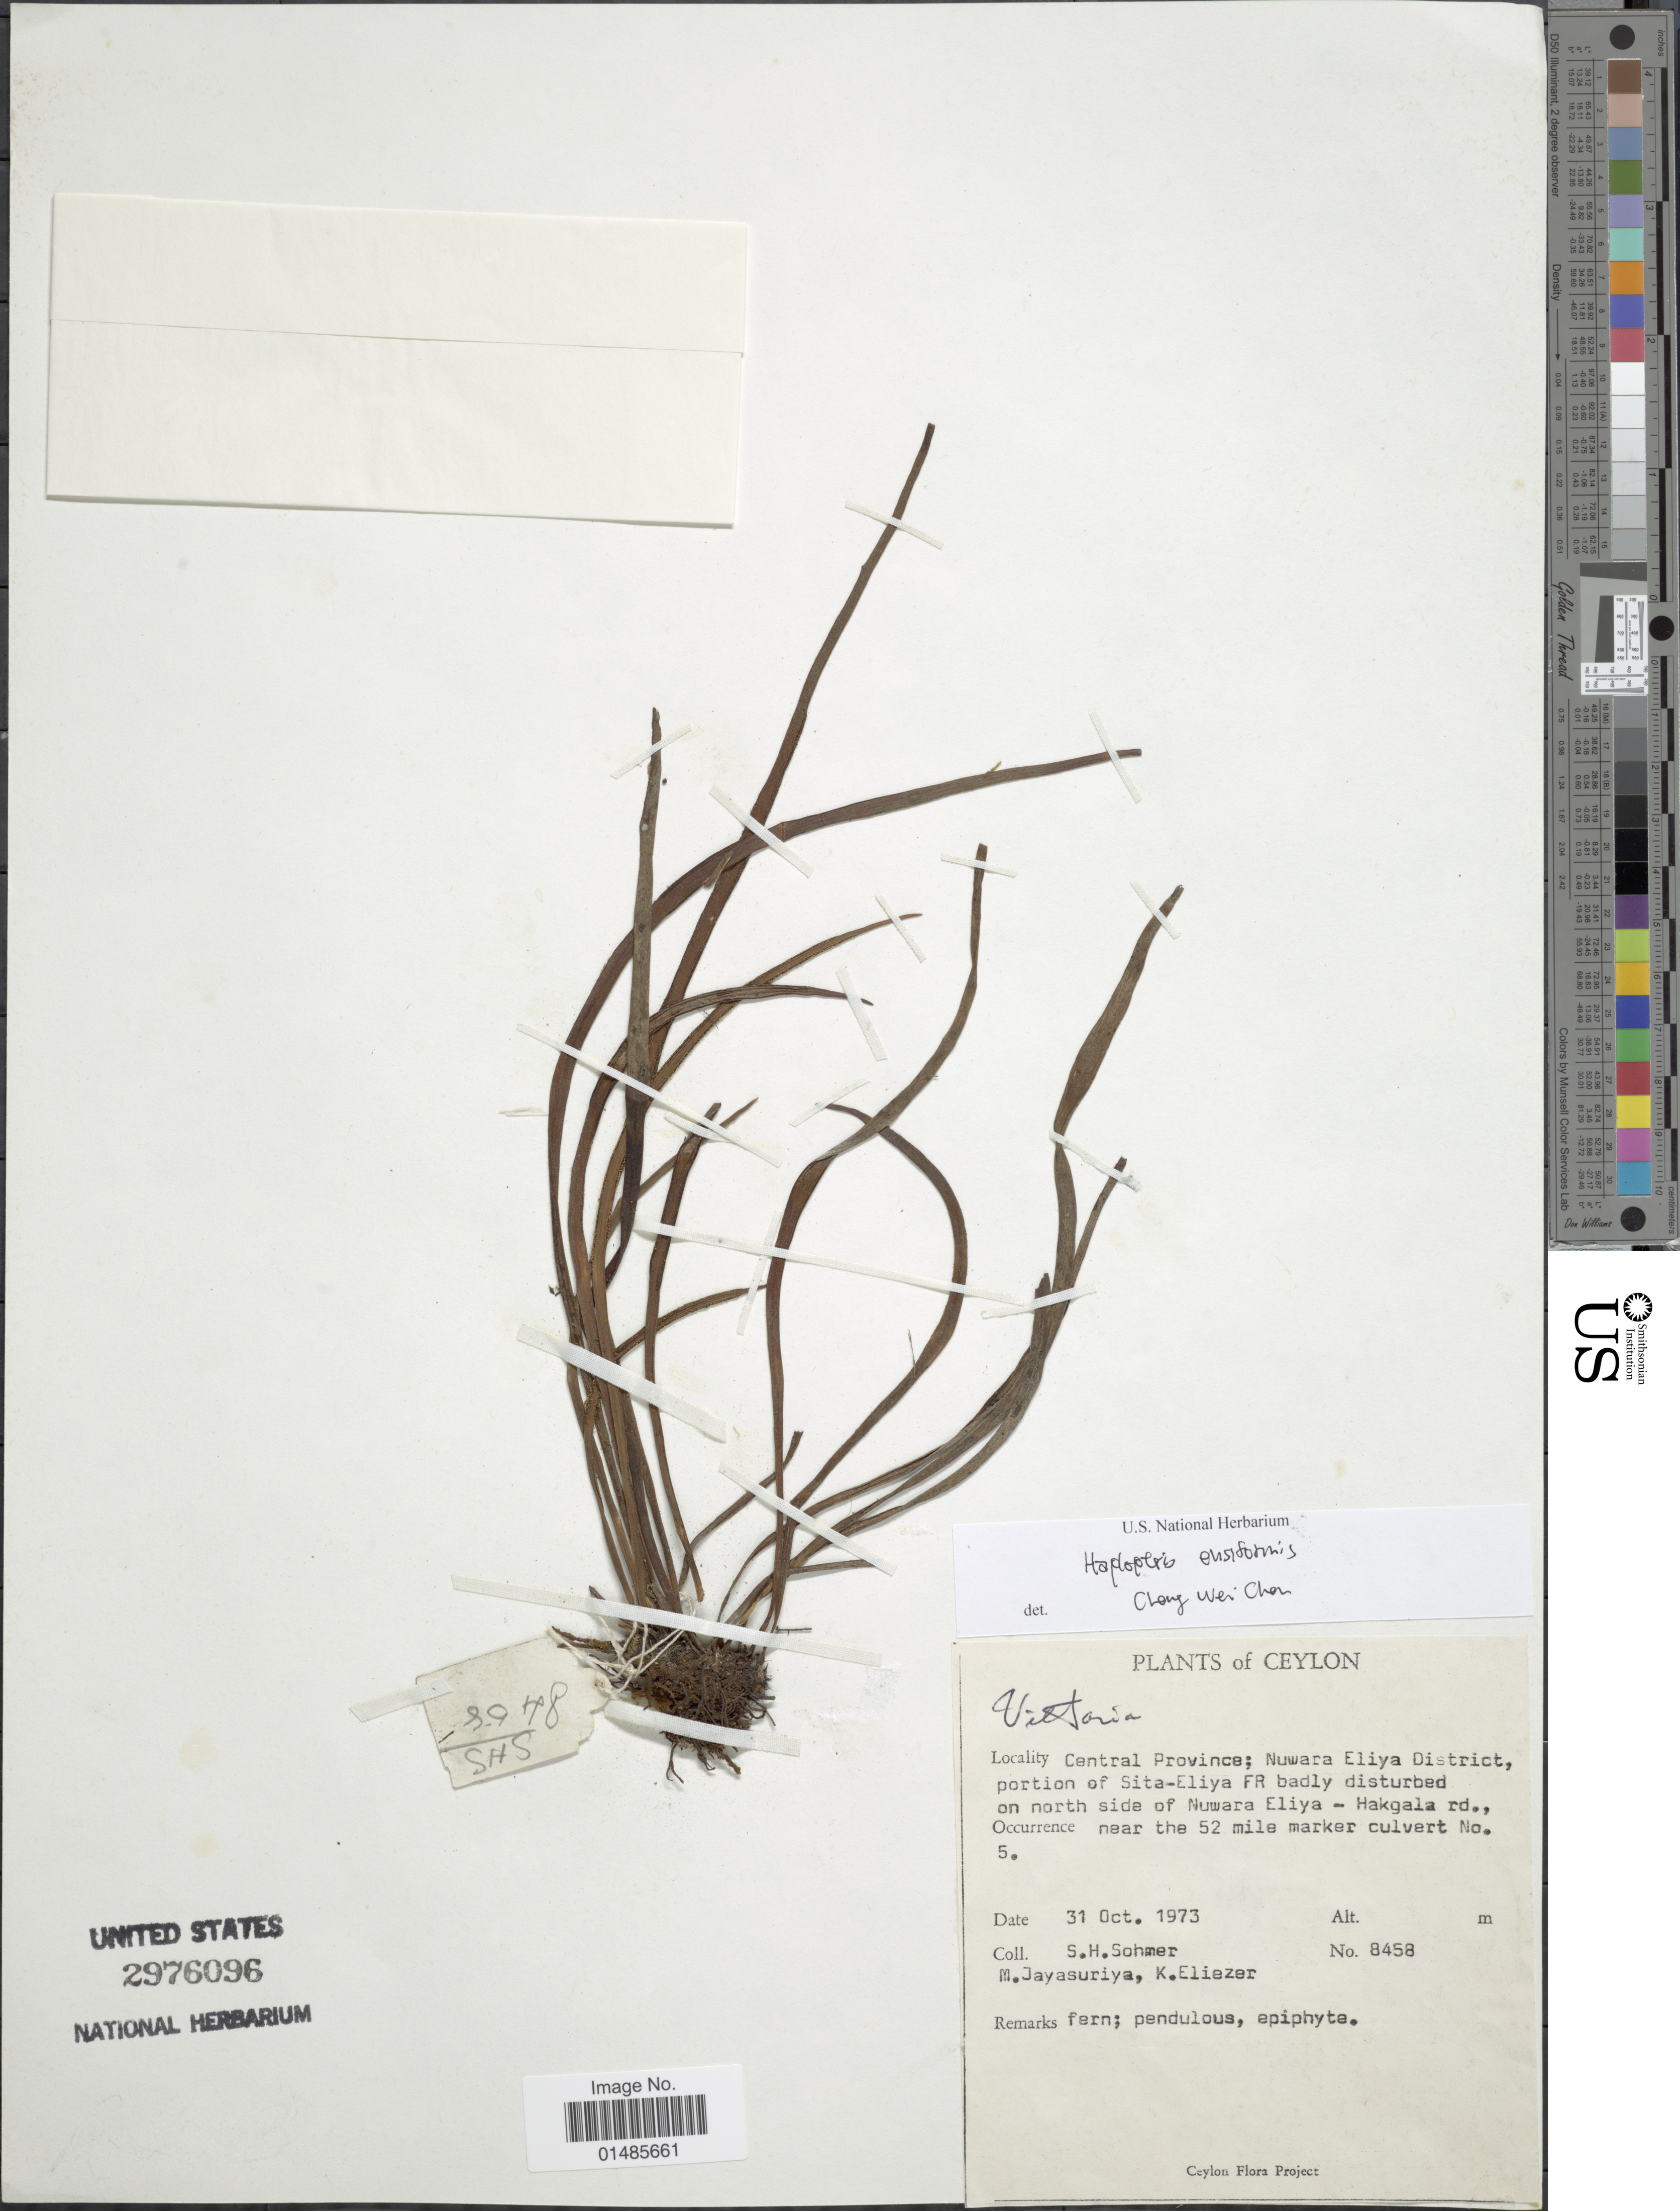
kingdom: Plantae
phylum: Tracheophyta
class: Polypodiopsida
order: Polypodiales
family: Pteridaceae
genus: Haplopteris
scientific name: Haplopteris ensiformis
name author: (Sw.) E.H. Crane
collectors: S. H. Sohmer, M. Jayasuriya & K. Eliezer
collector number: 8458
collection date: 1973-10-31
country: Sri Lanka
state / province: Central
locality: Ceylon. Nuwara Eliya District, portion of Sita-Eliya FR badly disturbed on north side of Nuwara Eliya - Hakgala rd., near the 52 mile marker culvert No. 5.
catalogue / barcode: US 2976096